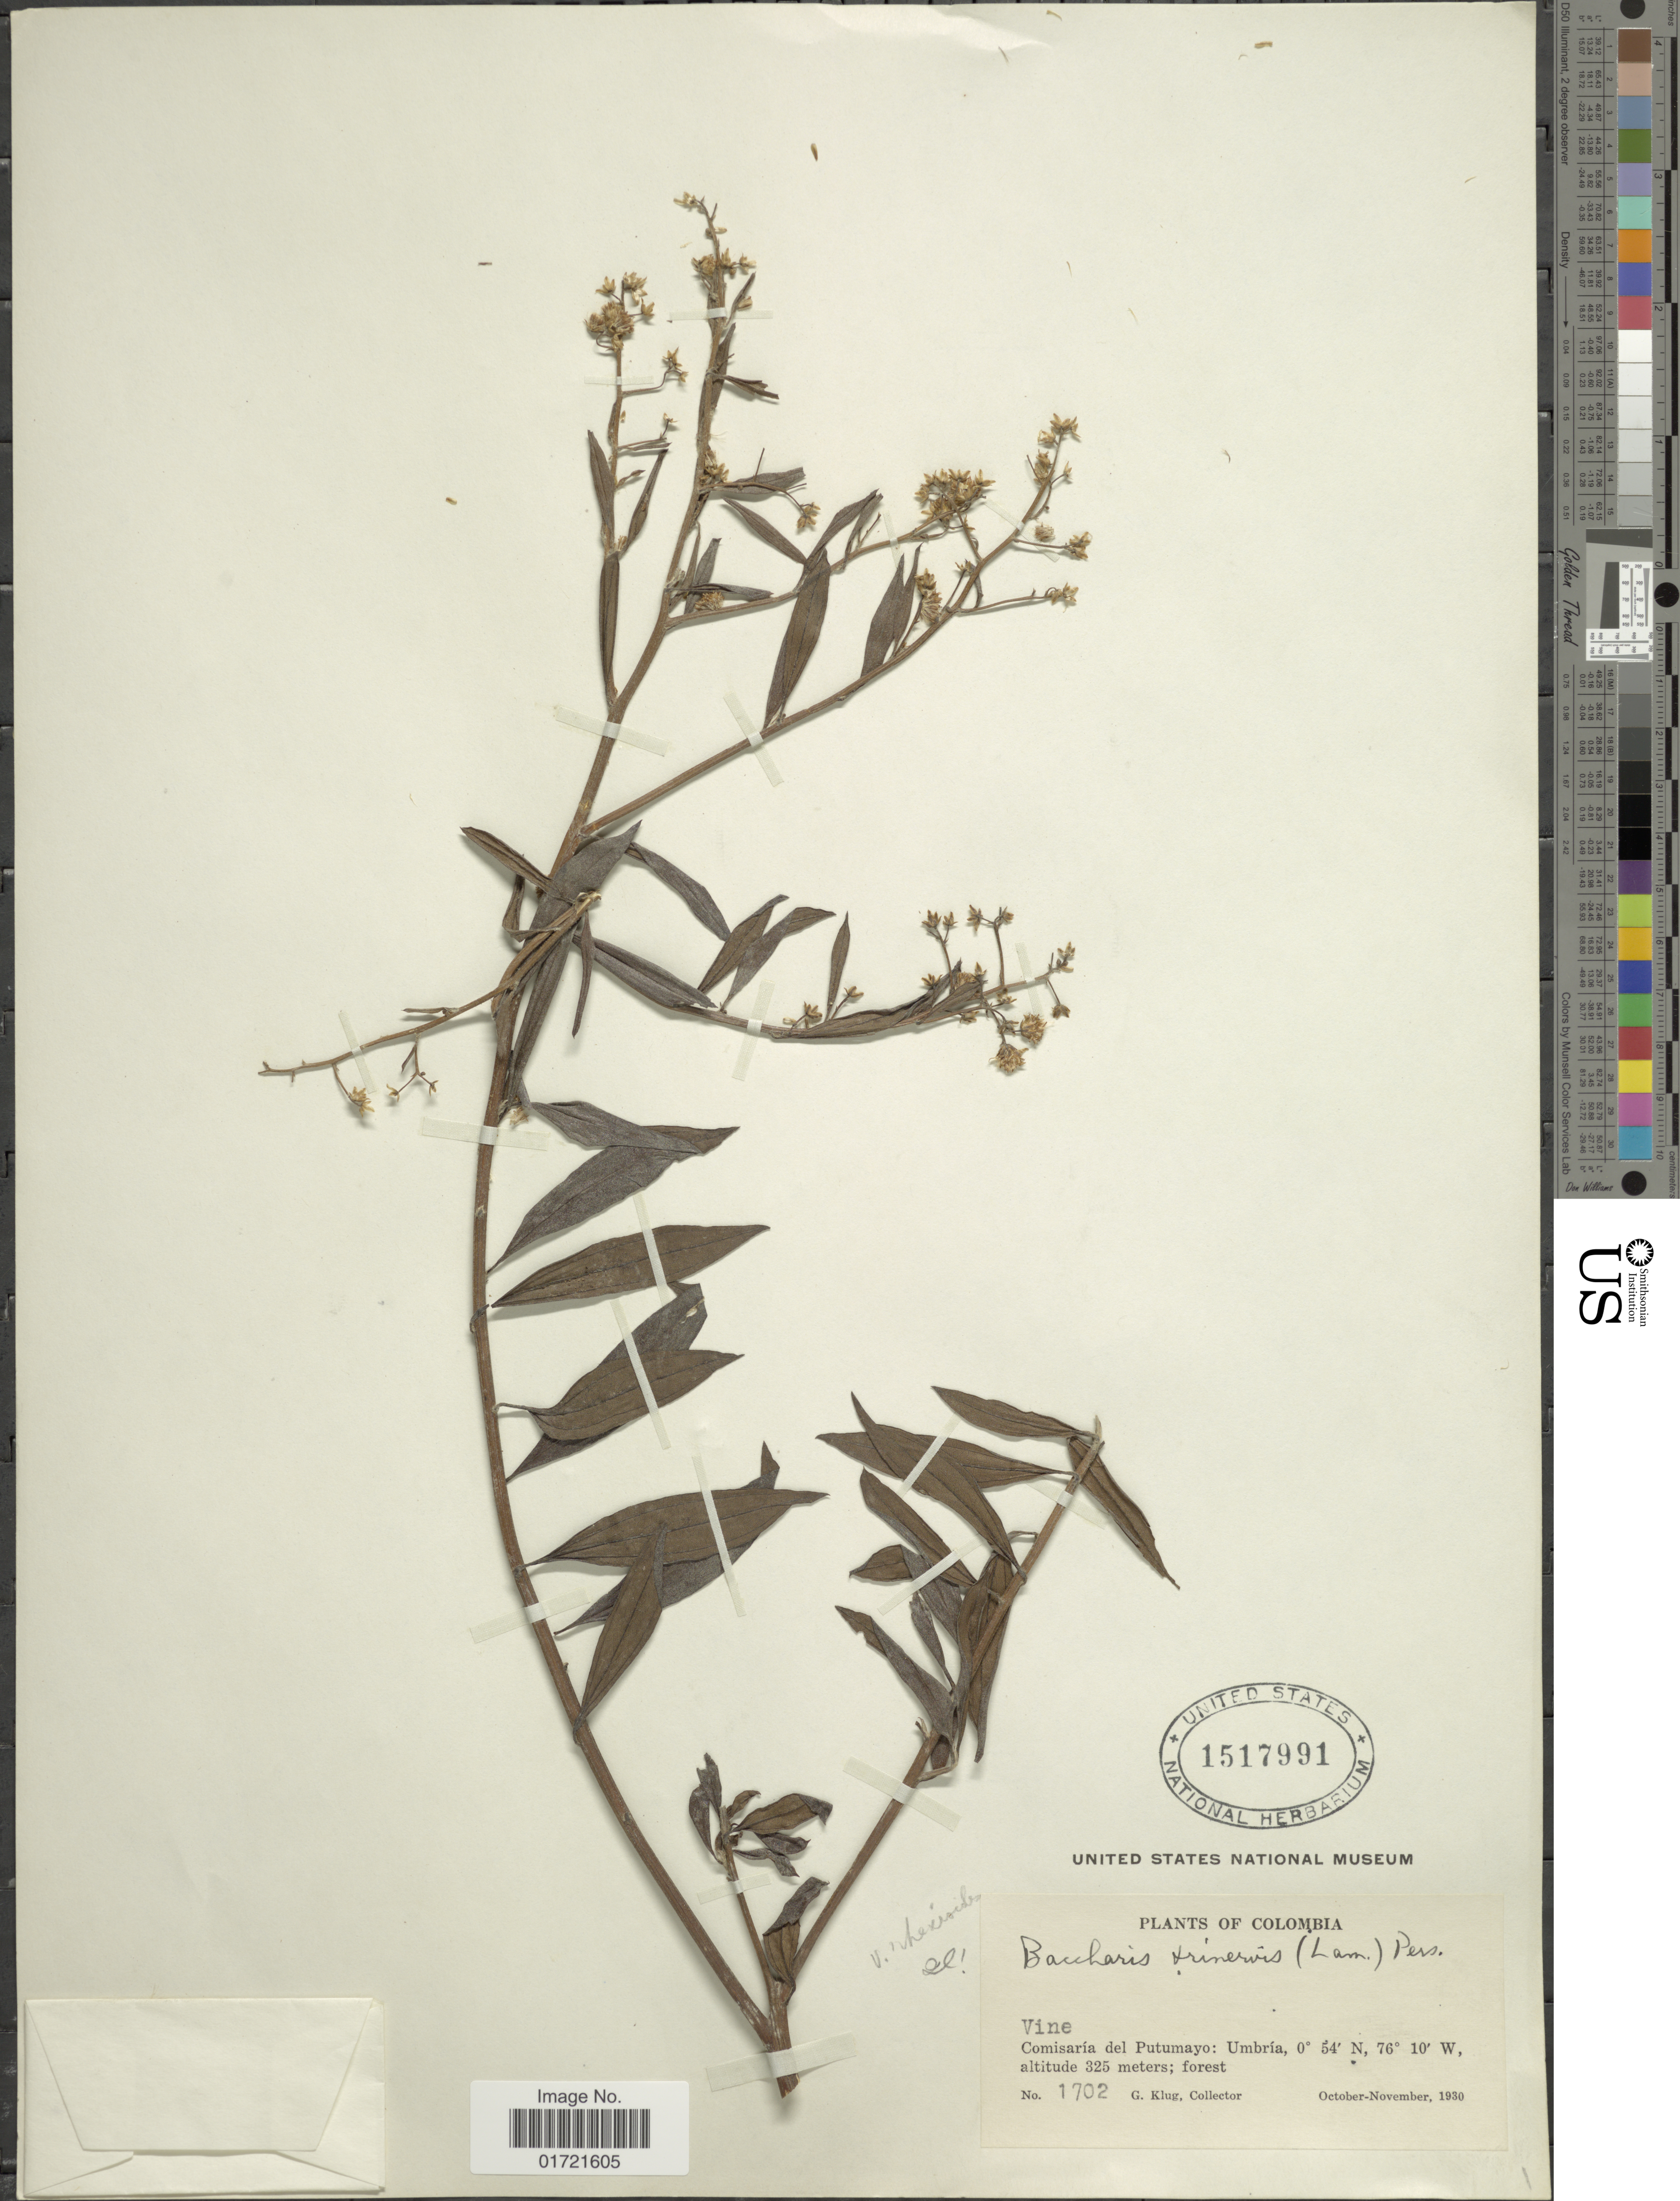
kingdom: Plantae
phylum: Tracheophyta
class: Magnoliopsida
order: Asterales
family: Asteraceae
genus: Baccharis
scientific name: Baccharis trinervis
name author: (Lam.) Pers.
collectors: G. Klug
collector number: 1702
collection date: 1930-10/1930-11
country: Colombia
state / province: Putumayo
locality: Umbria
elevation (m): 325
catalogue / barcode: US 1517991